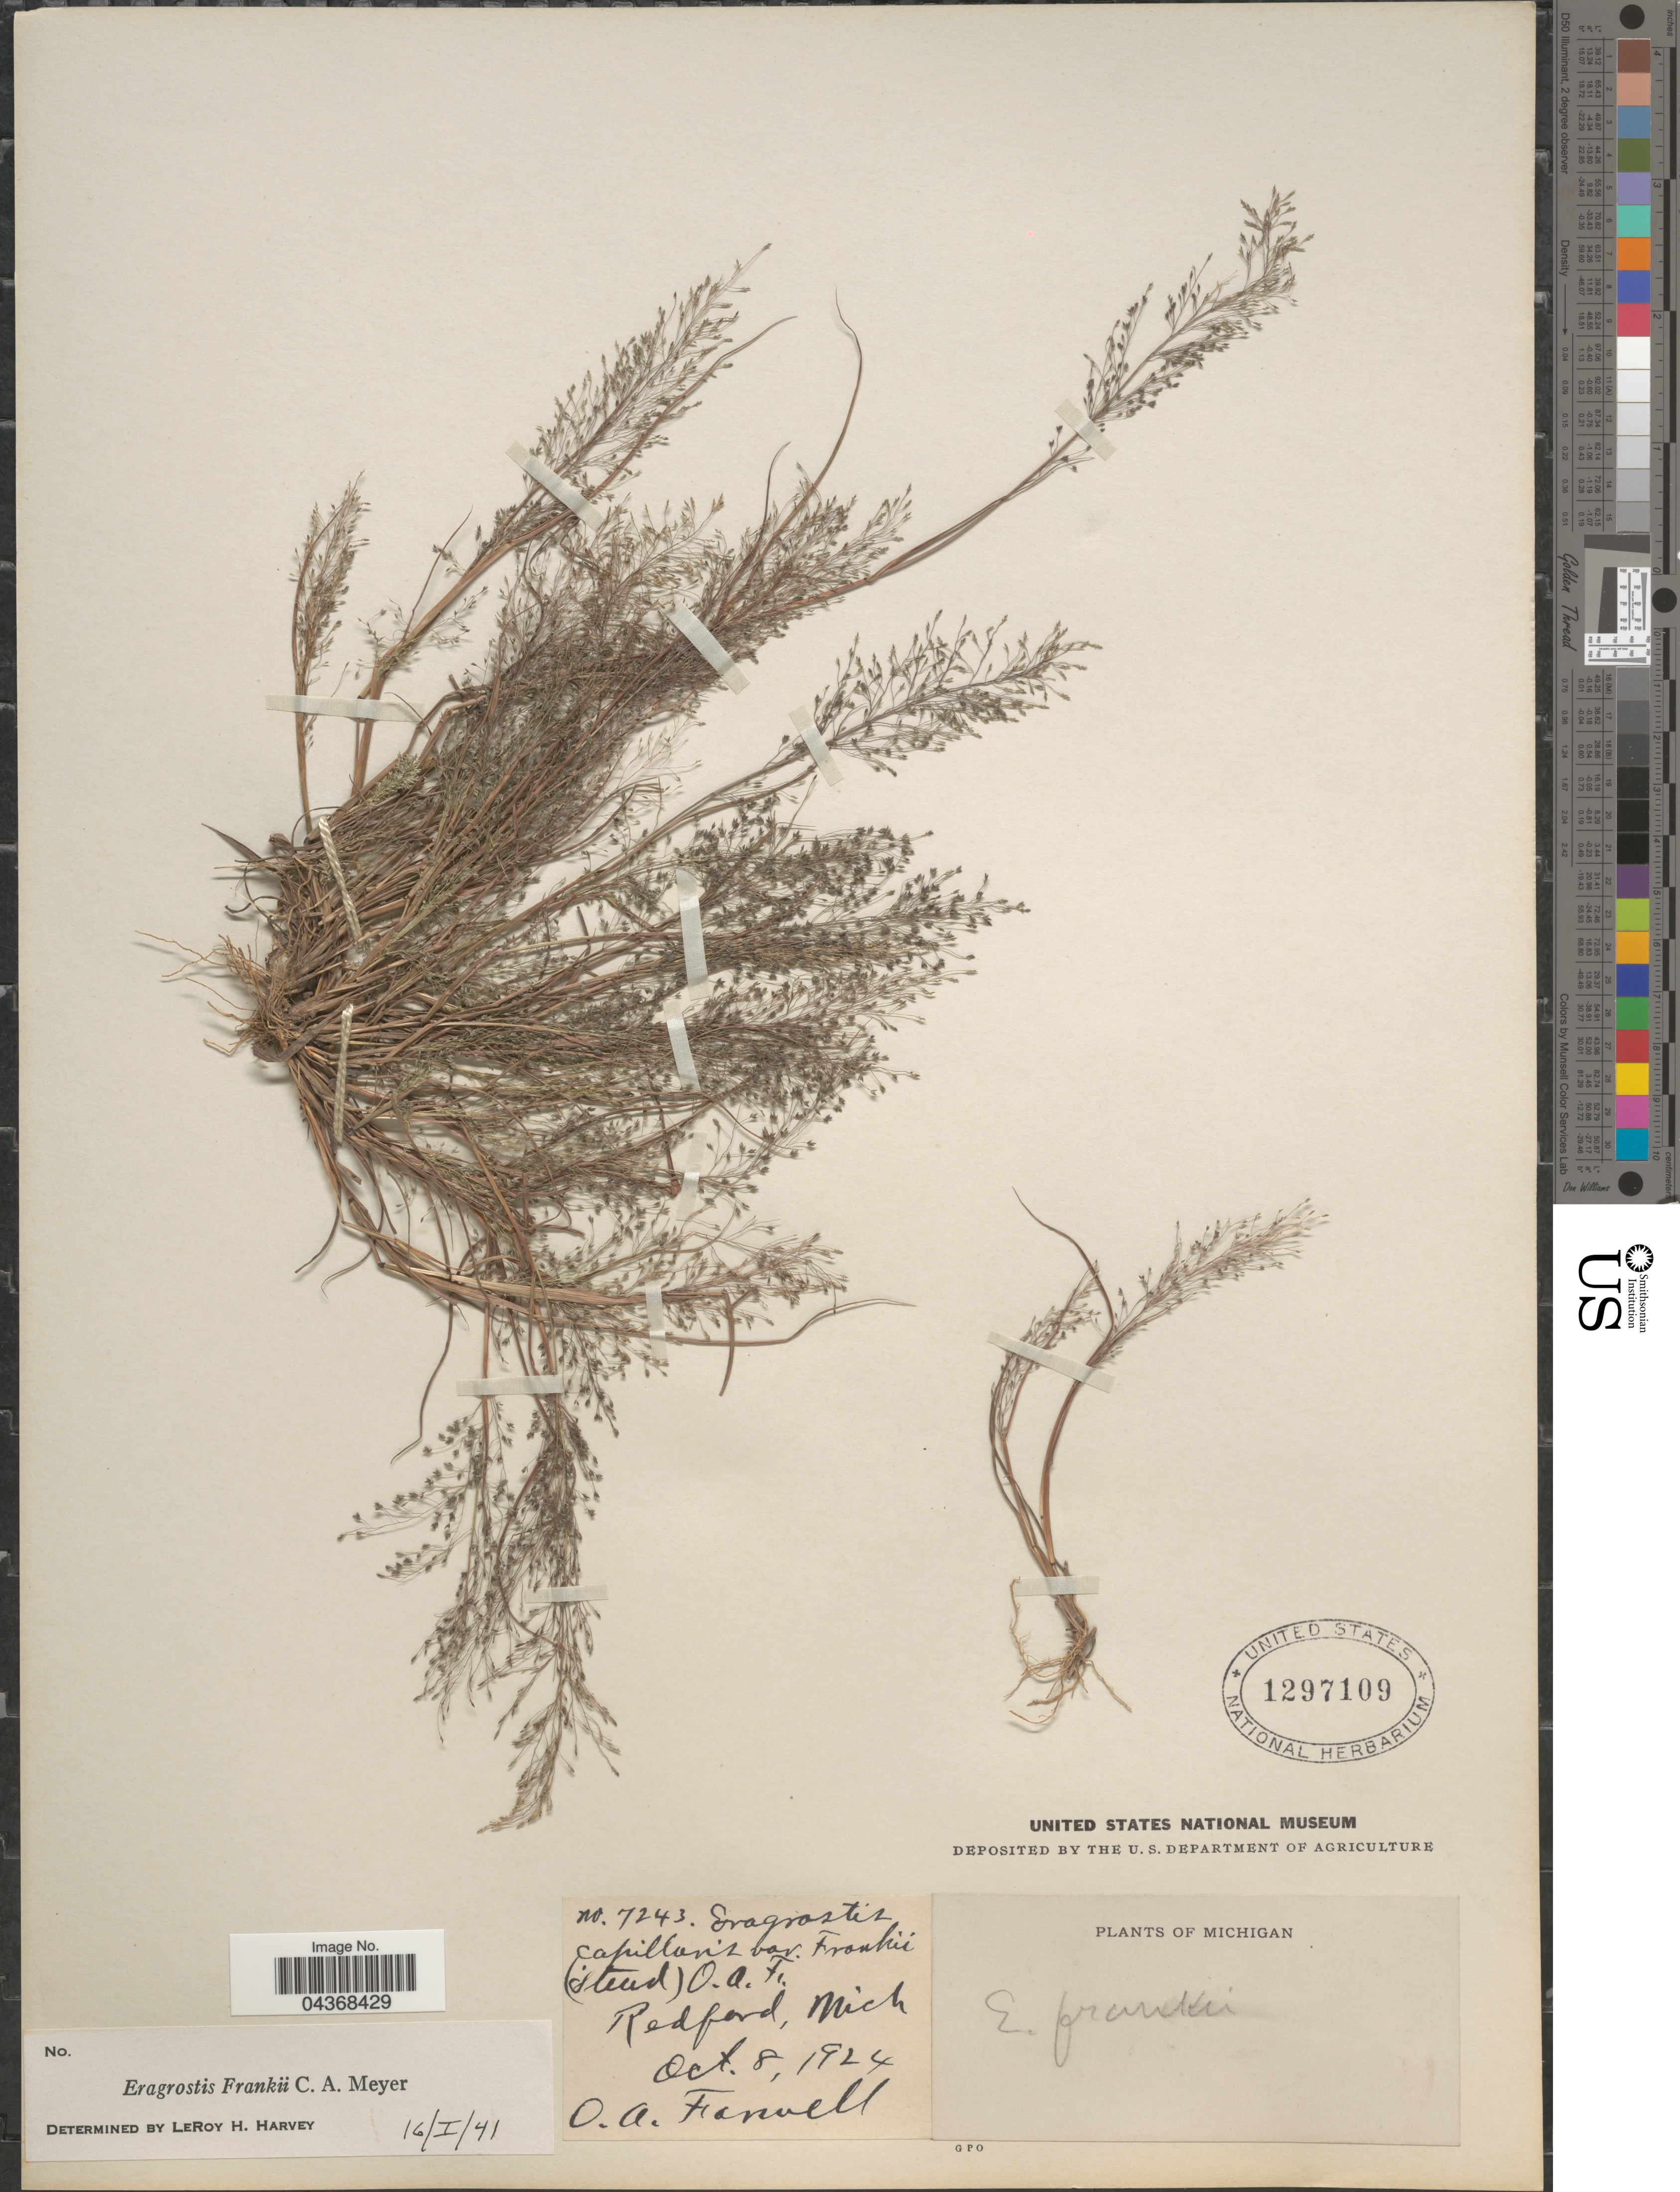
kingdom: Plantae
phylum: Tracheophyta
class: Liliopsida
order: Poales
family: Poaceae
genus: Eragrostis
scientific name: Eragrostis frankii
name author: C.A. Mey. ex Steud.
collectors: O. Farwell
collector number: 7243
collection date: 1924-10-08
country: United States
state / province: Michigan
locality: Redford.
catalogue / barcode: US 1297109